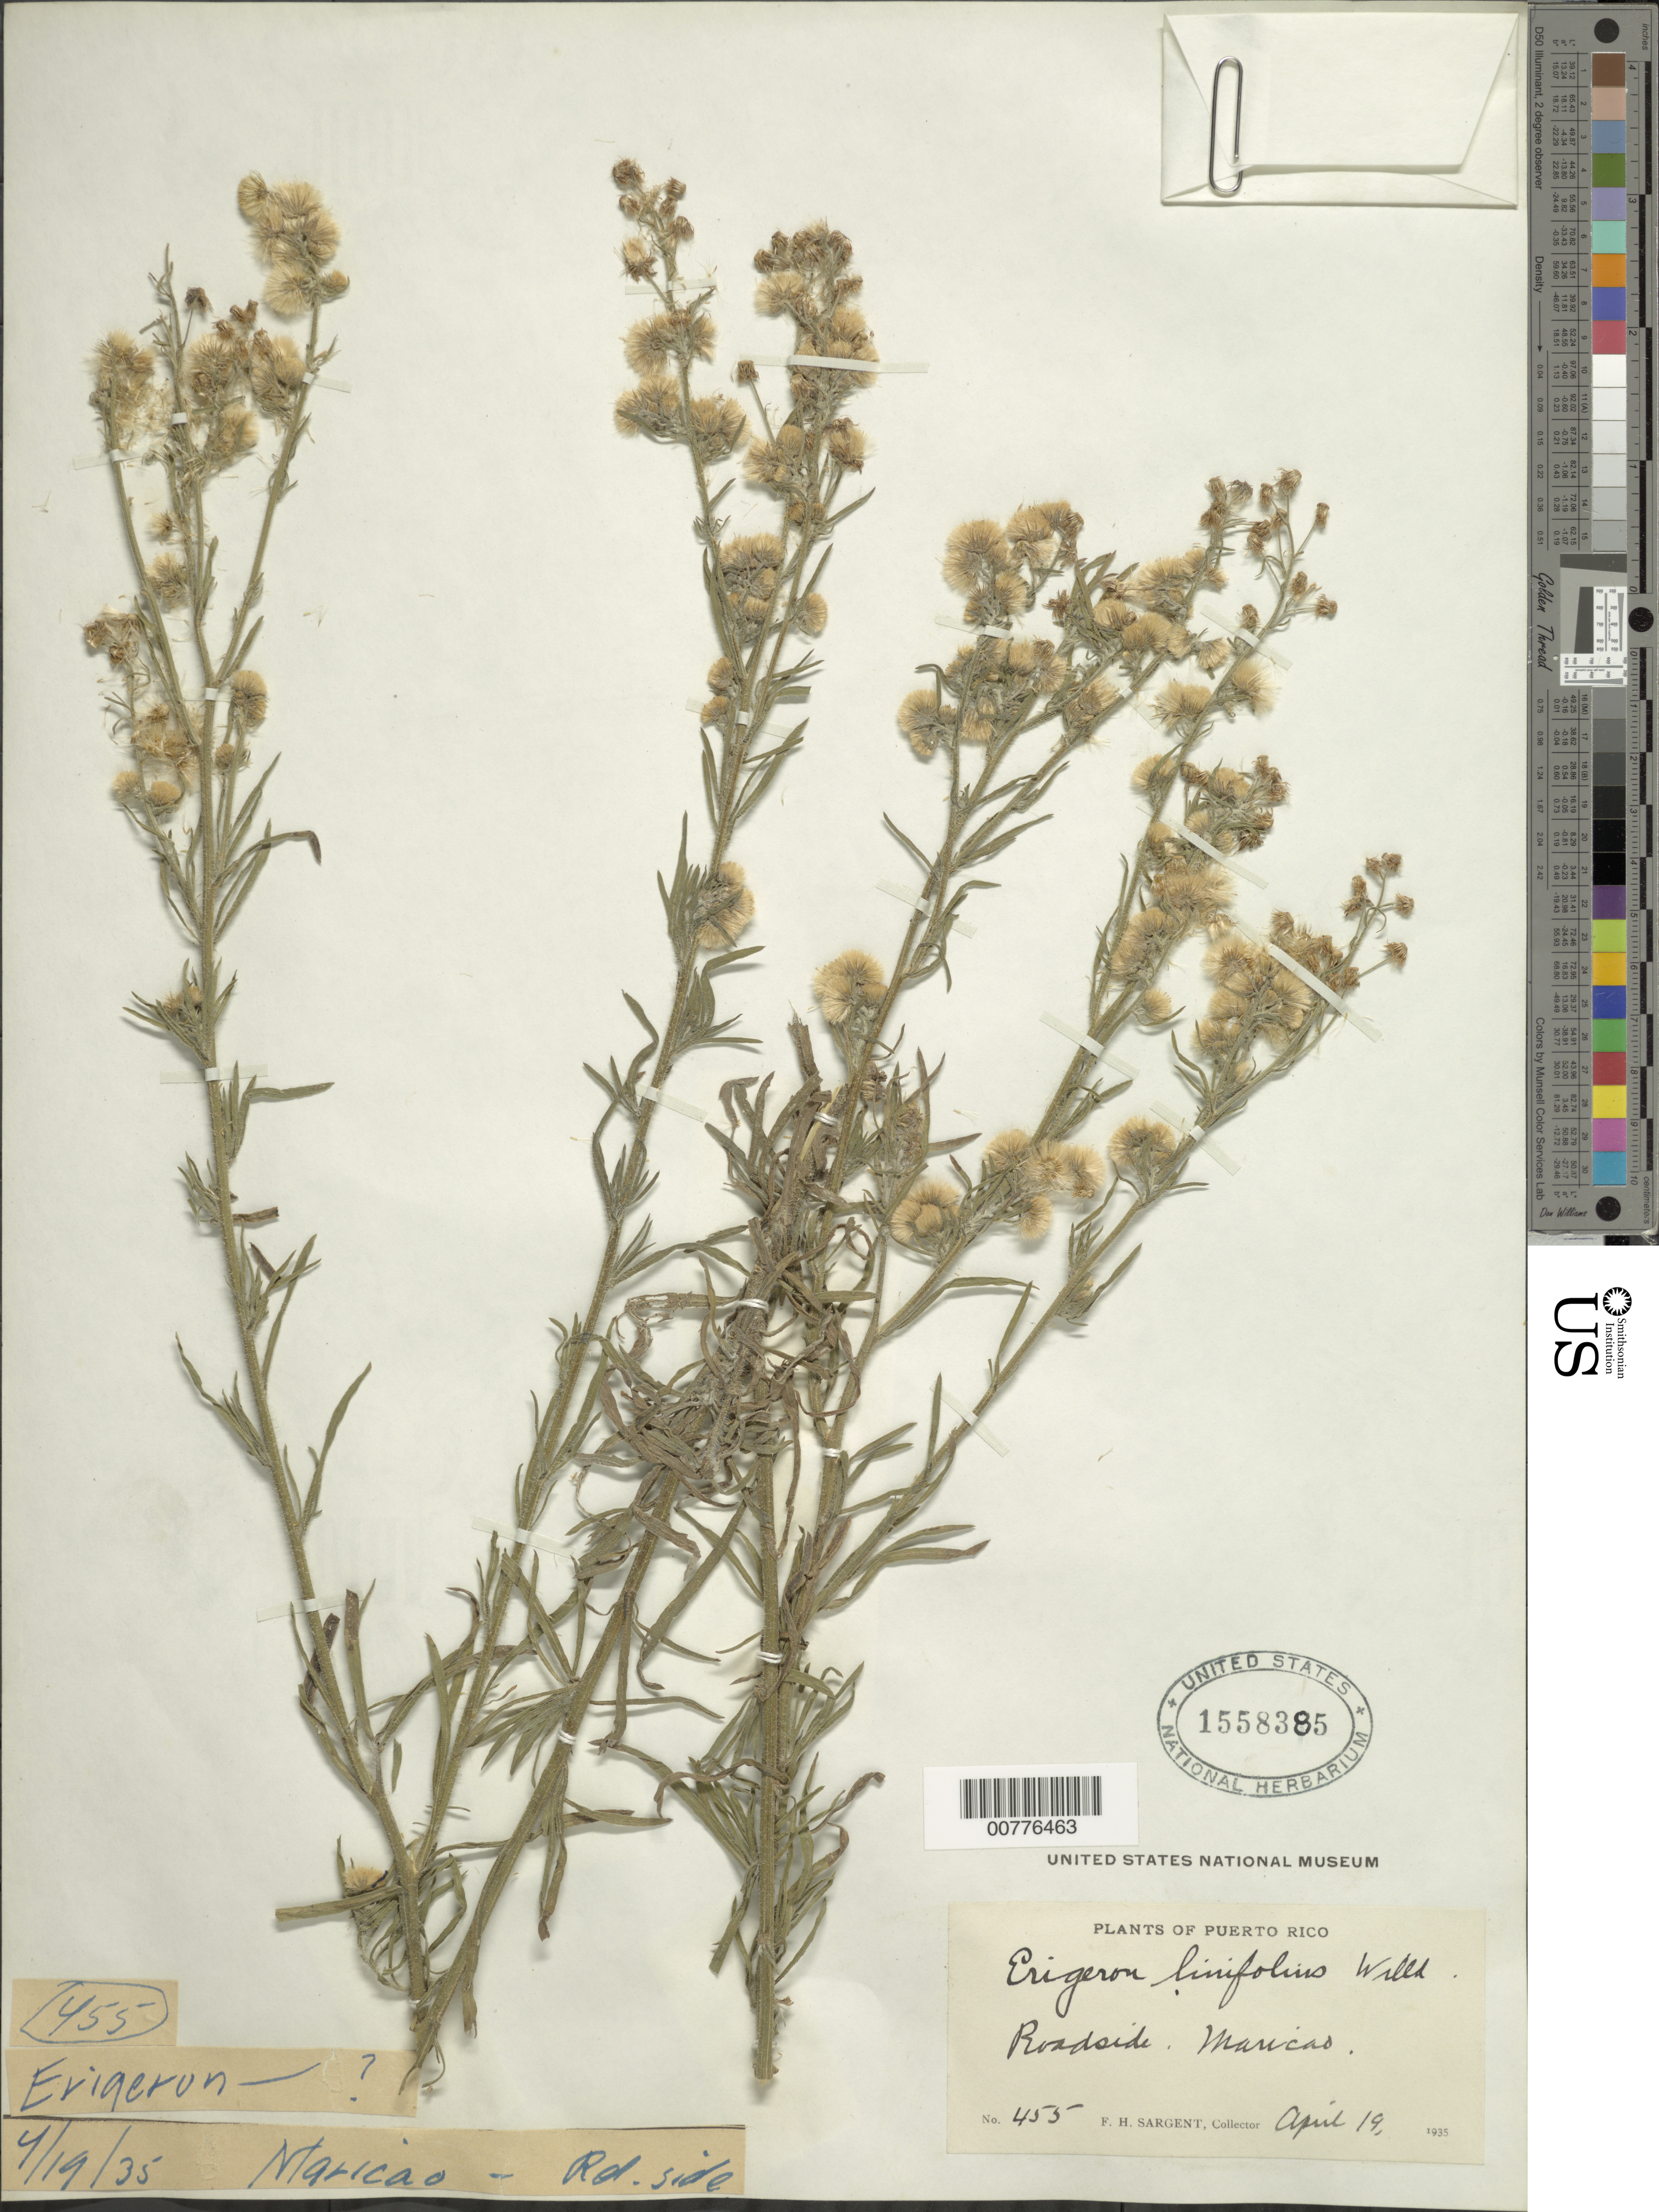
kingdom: Plantae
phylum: Tracheophyta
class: Magnoliopsida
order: Asterales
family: Asteraceae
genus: Conyza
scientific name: Conyza bonariensis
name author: (L.) Cronq.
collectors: F. H. Sargent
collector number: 455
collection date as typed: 19 Apr 1935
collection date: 1935-04-19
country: Puerto Rico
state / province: Maricao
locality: Roadside, Maricao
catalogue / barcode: US 1558385